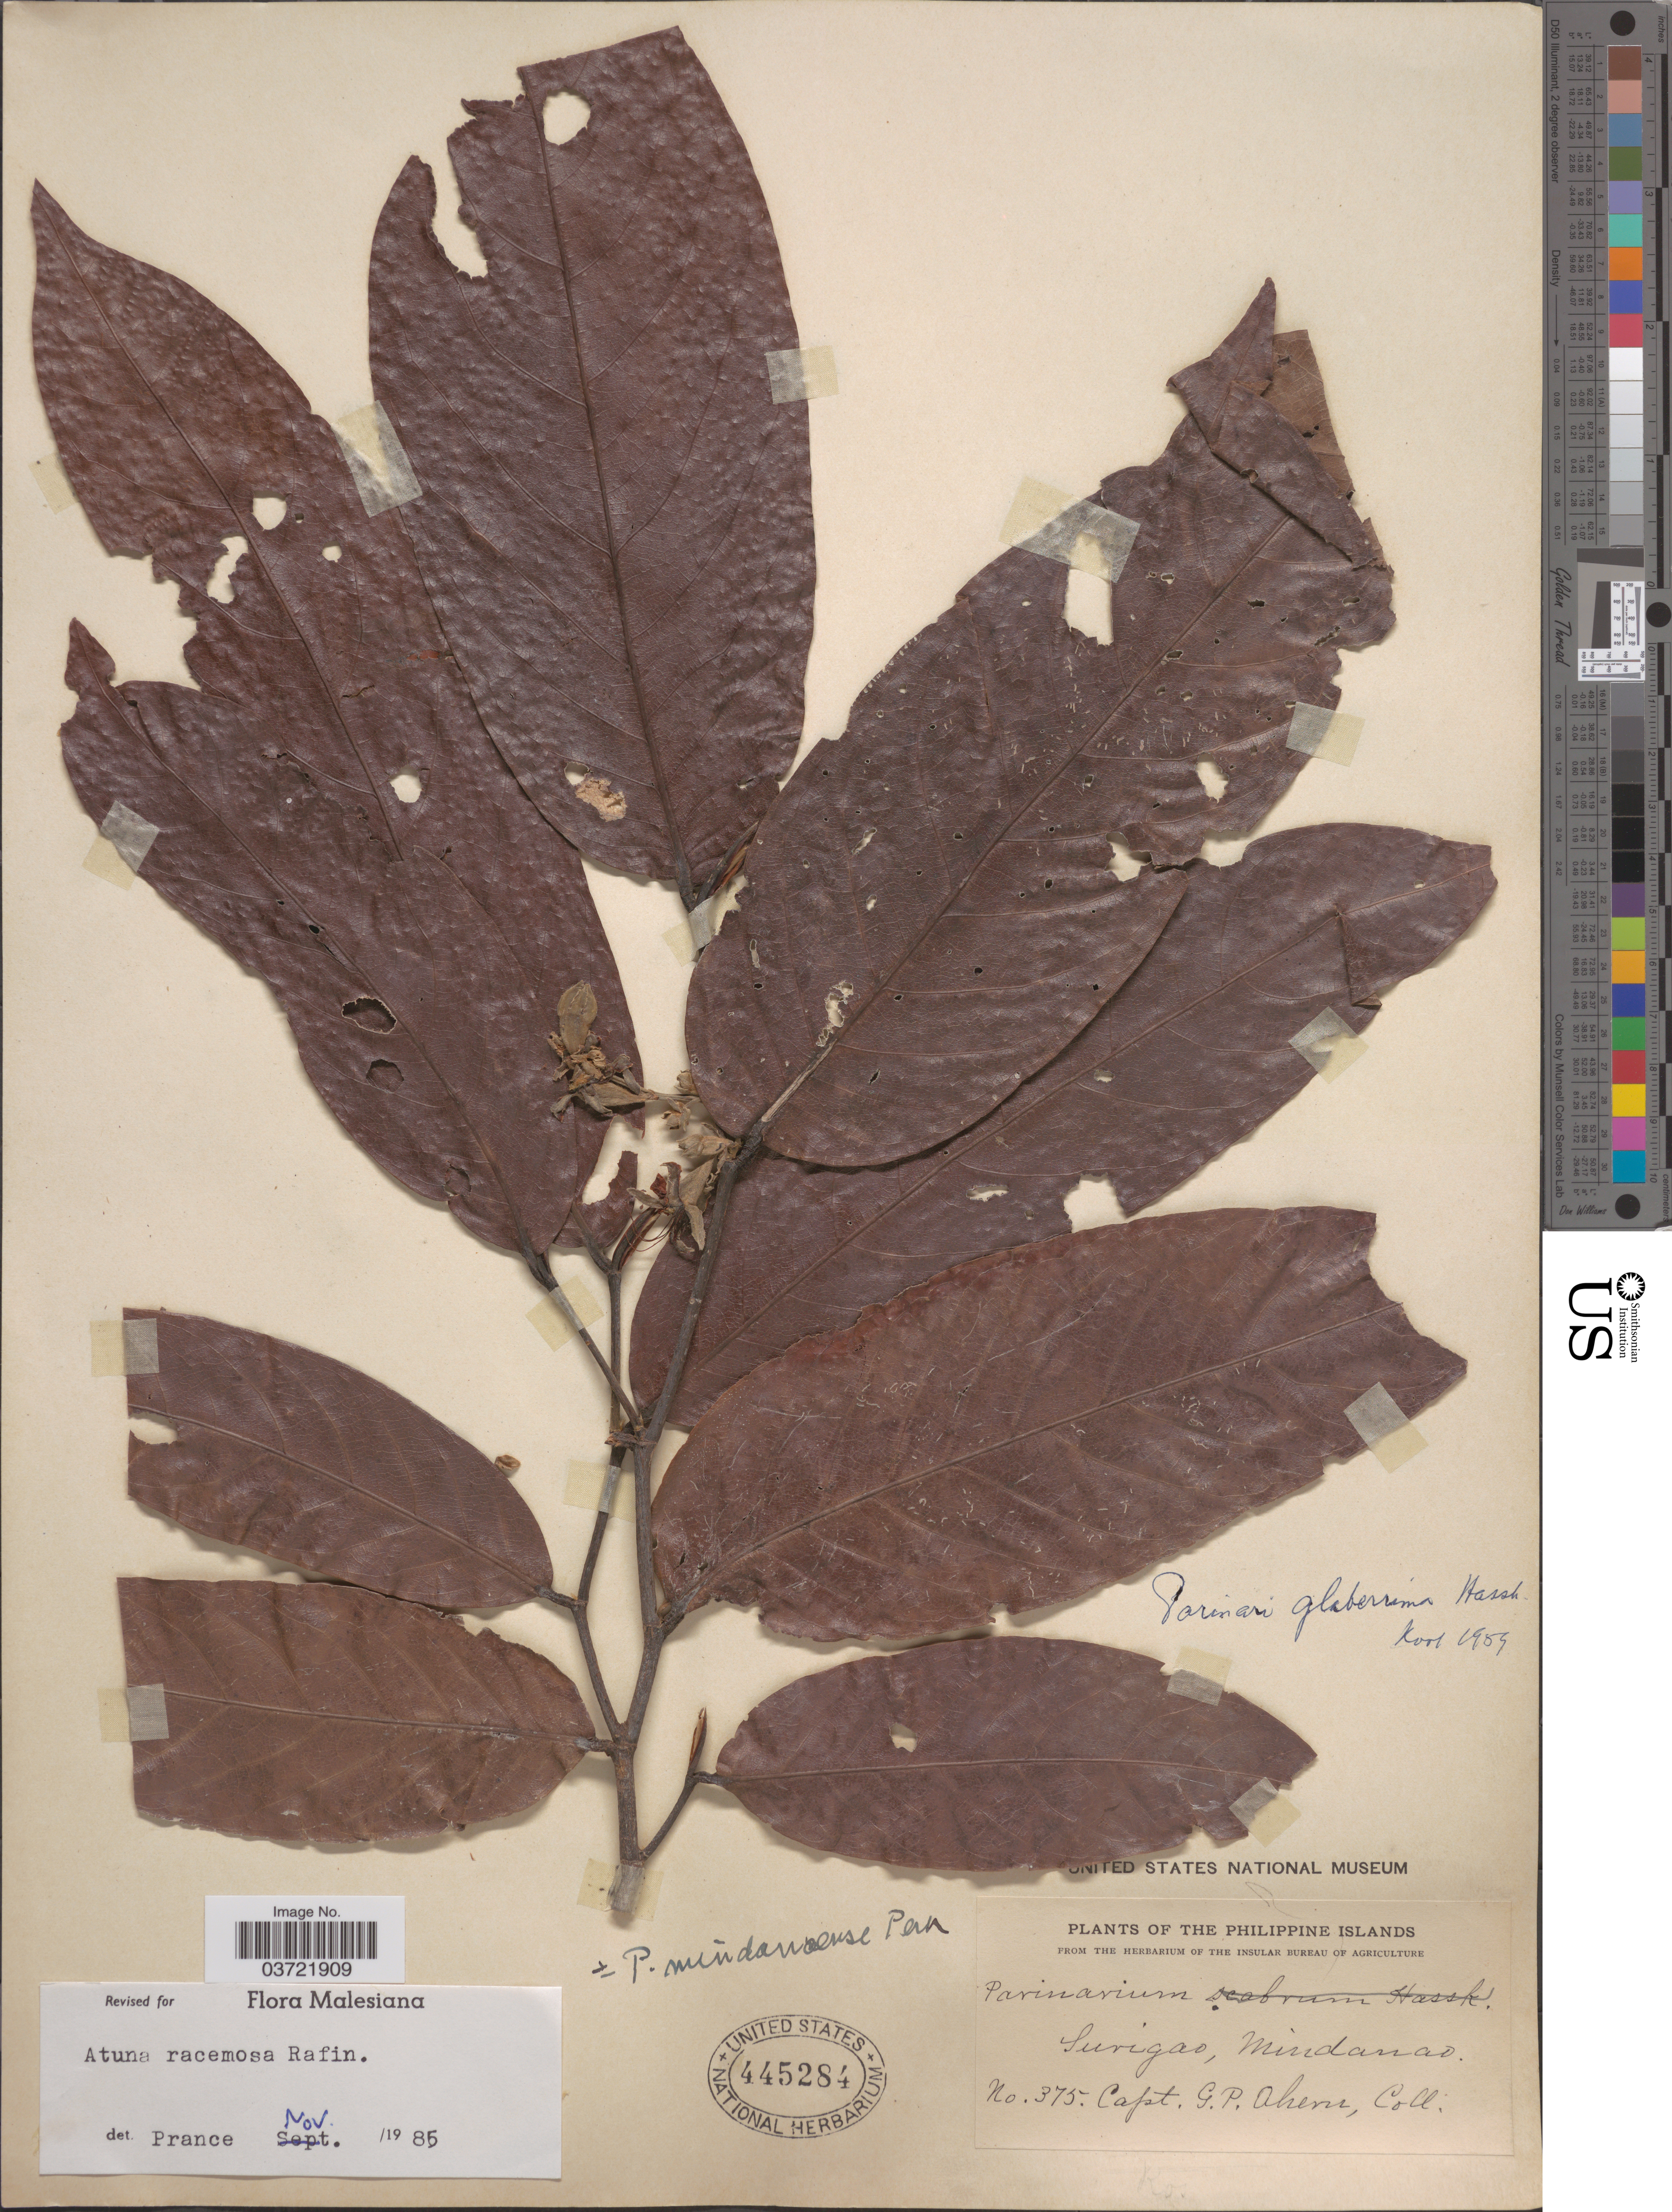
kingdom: Plantae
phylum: Tracheophyta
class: Magnoliopsida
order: Malpighiales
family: Chrysobalanaceae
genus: Atuna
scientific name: Atuna racemosa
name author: Raf.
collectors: G. Ahern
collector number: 375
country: Philippines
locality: Surigao, Mindanao.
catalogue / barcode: US 445284